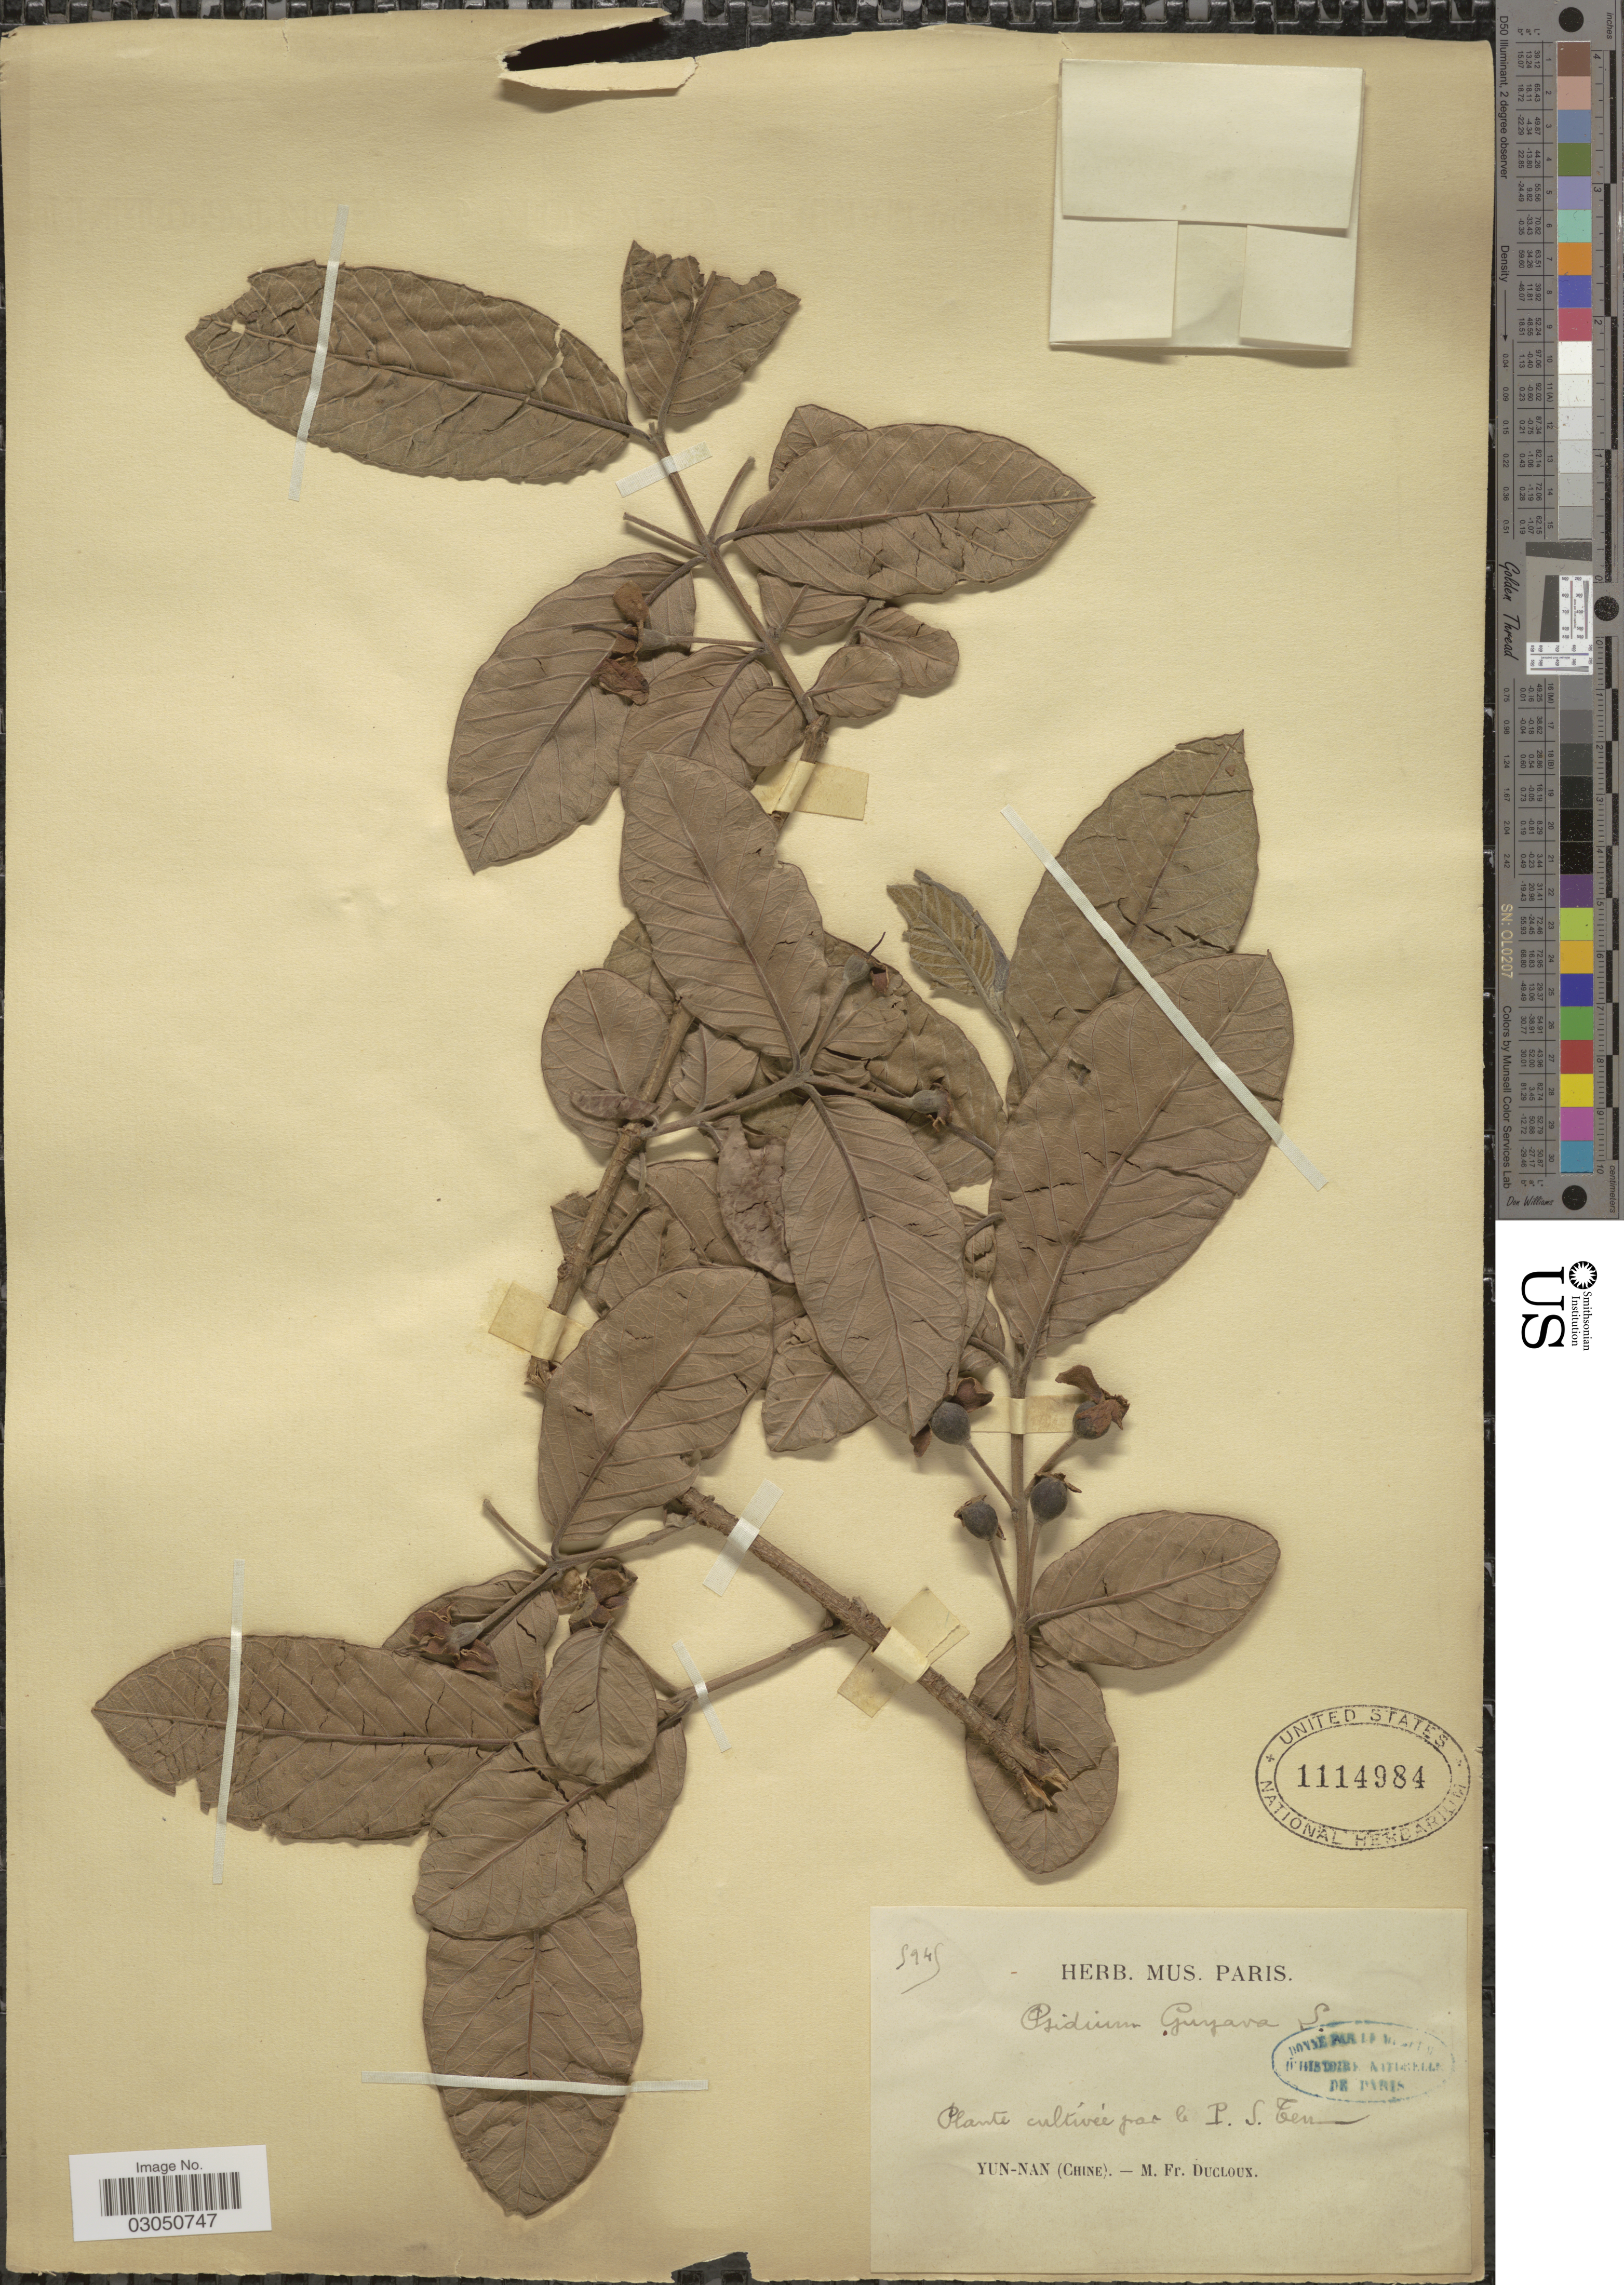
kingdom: Plantae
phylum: Tracheophyta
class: Magnoliopsida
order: Myrtales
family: Myrtaceae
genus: Psidium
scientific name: Psidium guajava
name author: L.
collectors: M. Ducloux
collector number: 5945*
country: China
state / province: Yunnan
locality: Plante cultivée par le P.S. Ten [interpreted].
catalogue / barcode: US 1114984